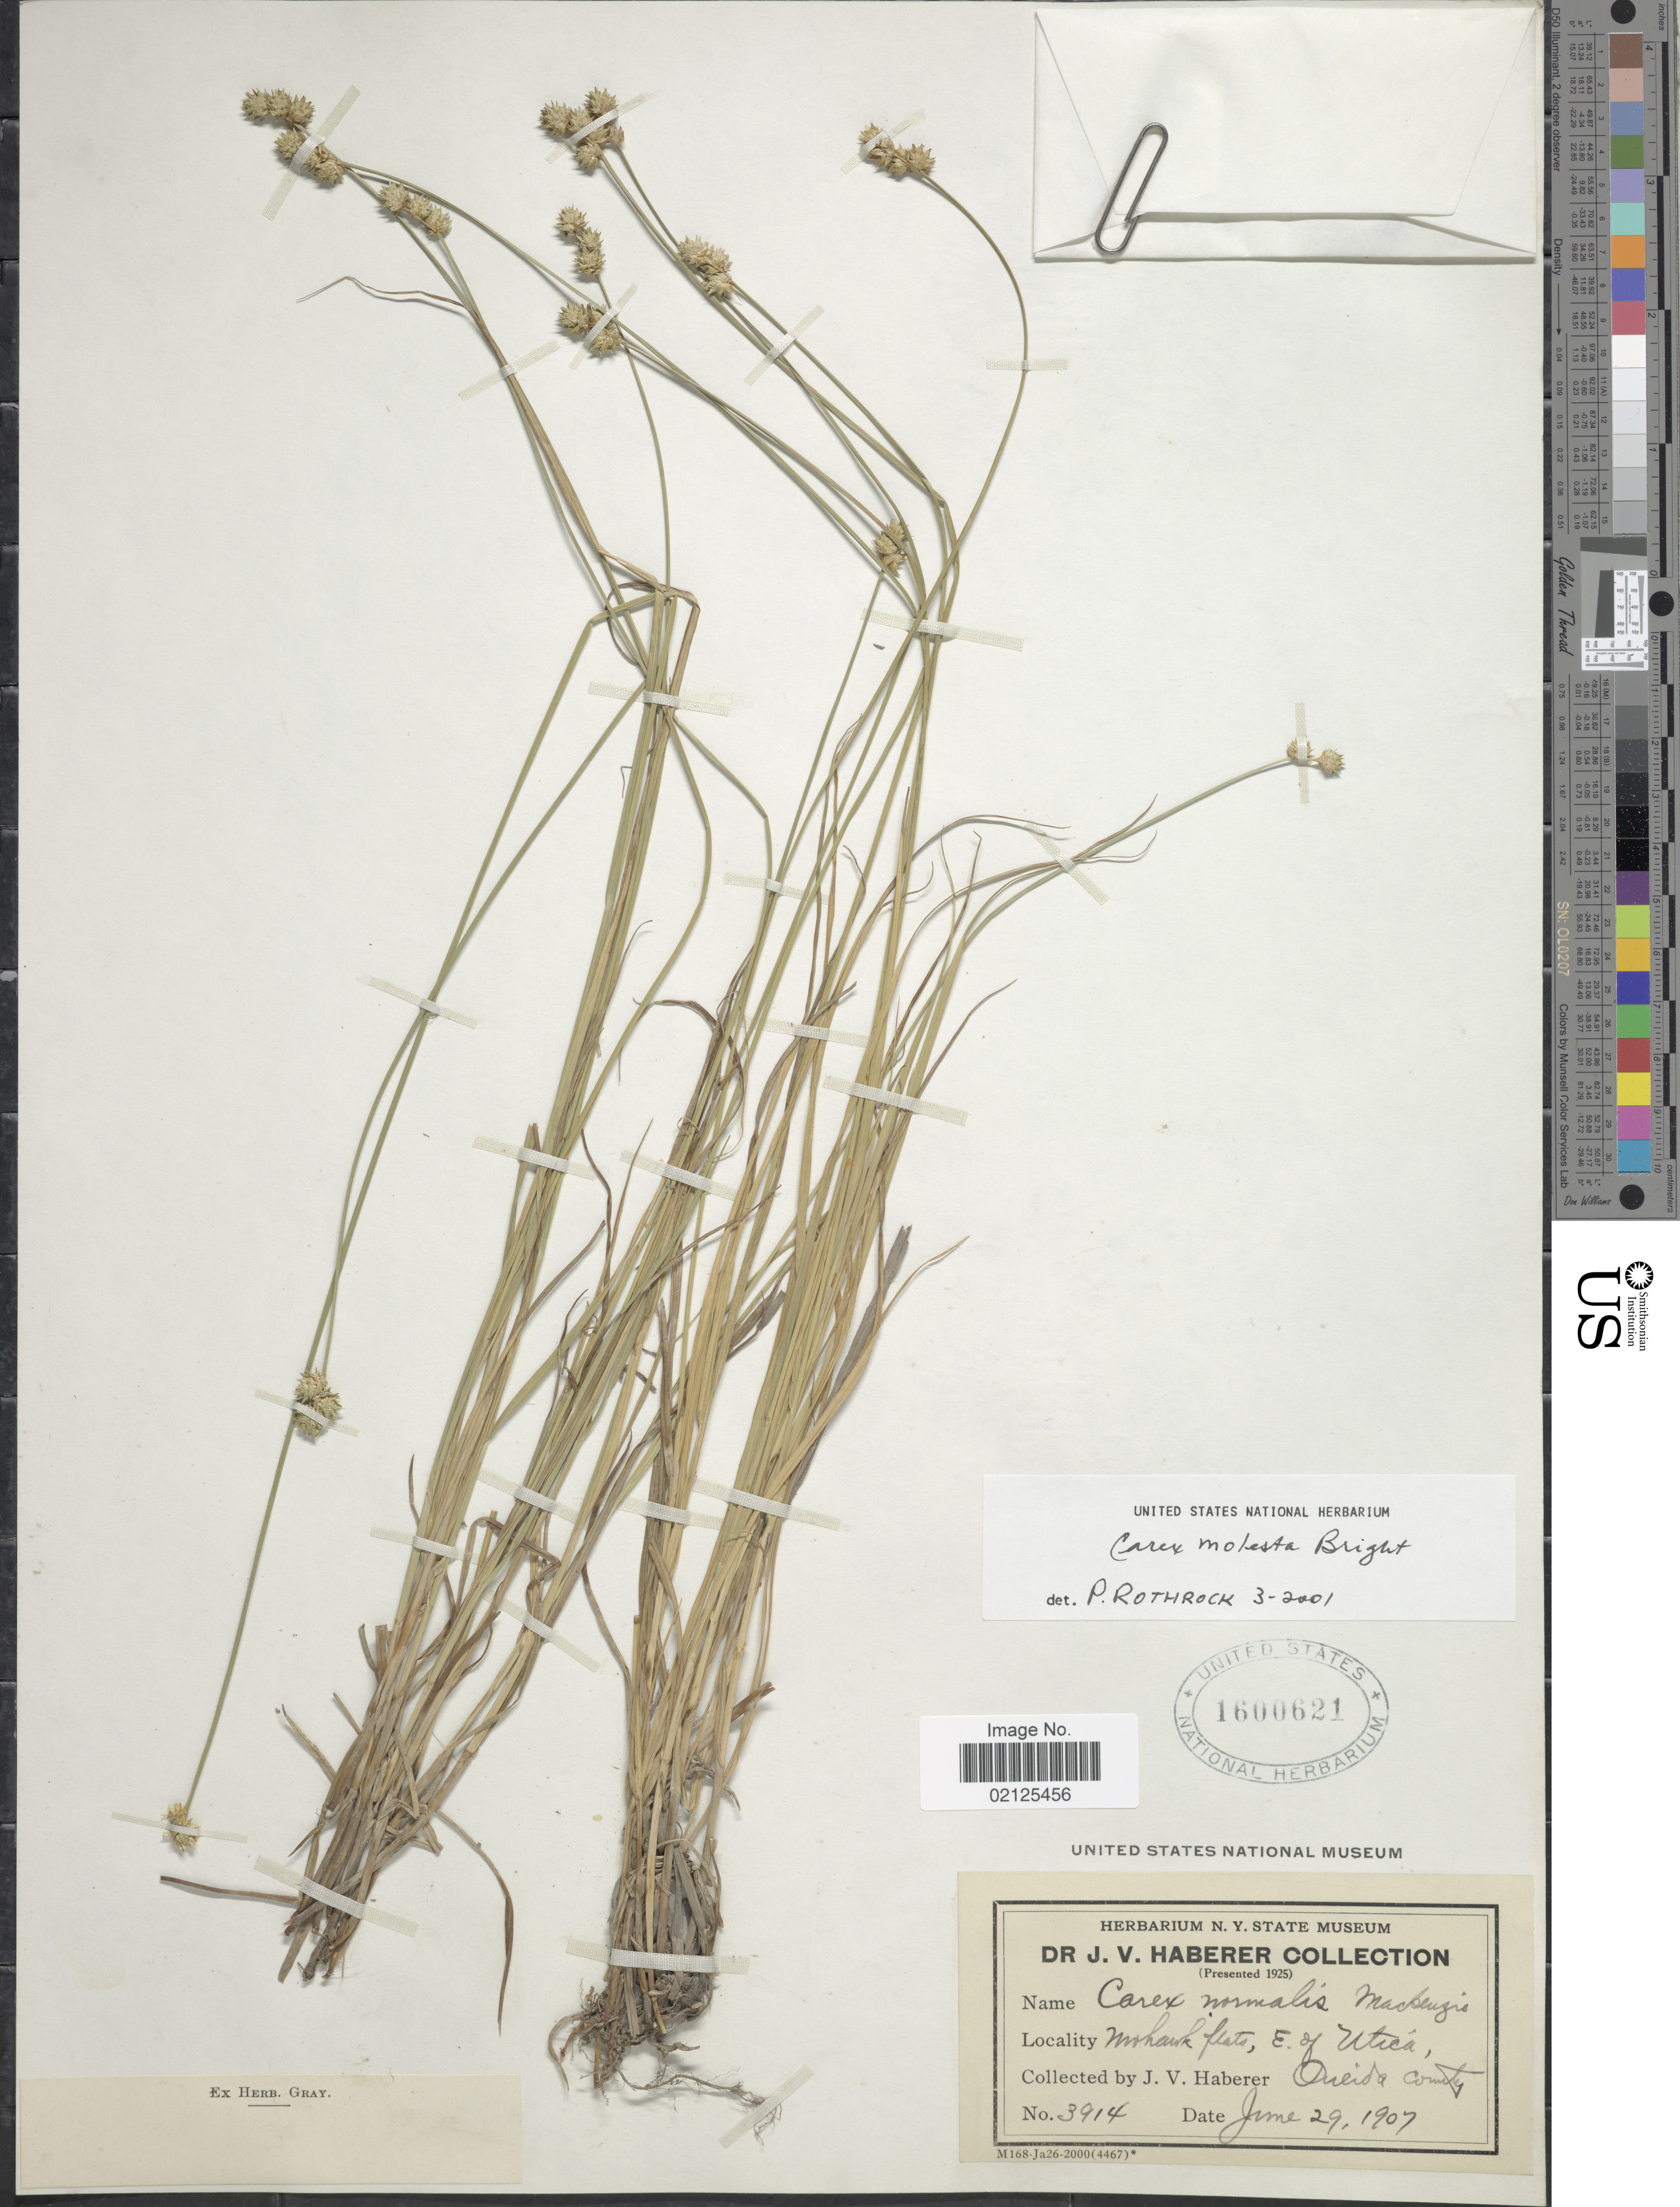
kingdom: Plantae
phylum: Tracheophyta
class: Liliopsida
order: Poales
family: Cyperaceae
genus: Carex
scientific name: Carex molesta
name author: Mack.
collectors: J. V. Haberer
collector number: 3914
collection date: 1907-06-29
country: United States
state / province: New York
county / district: Oneida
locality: Mohawk flats, E of Utica, Oneida County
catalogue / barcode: US 1600621